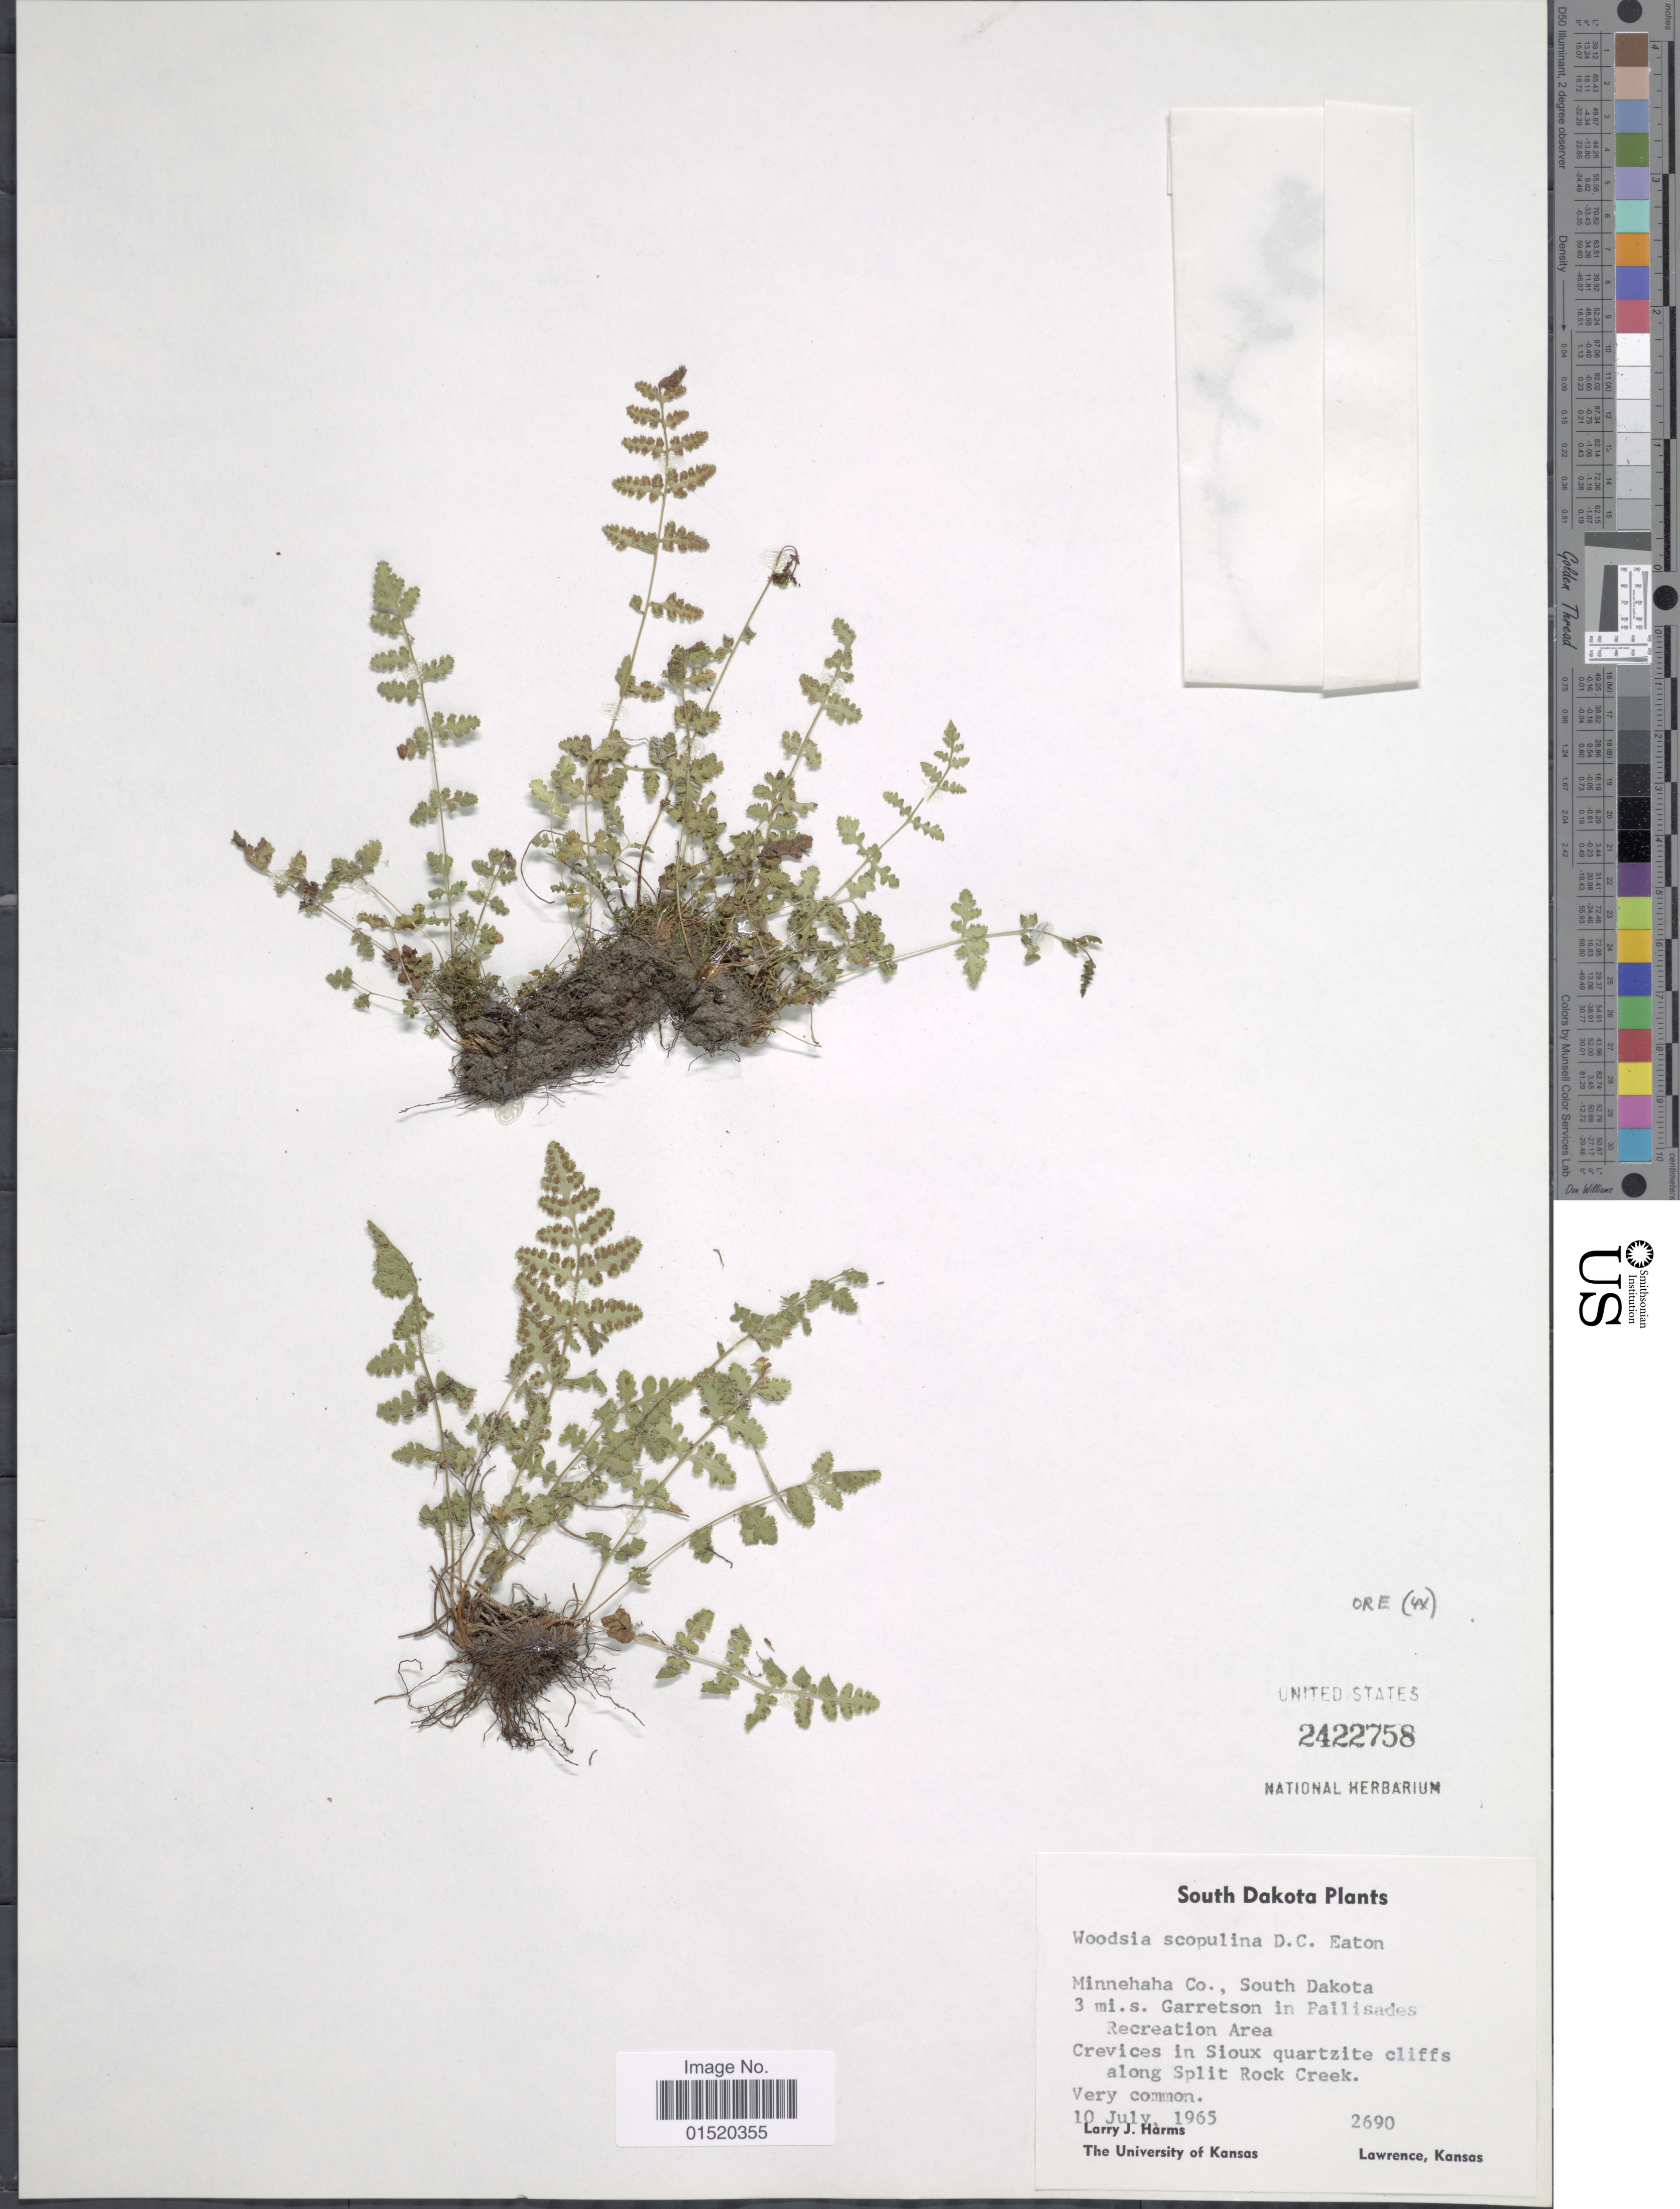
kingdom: Plantae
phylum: Tracheophyta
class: Polypodiopsida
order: Polypodiales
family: Woodsiaceae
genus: Woodsia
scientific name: Woodsia oregana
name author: D.C. Eaton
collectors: L. Harms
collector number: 2690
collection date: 1965-07-10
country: United States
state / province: South Dakota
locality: Minnehaha Co., South Dakota 3 mi. w. Garretson in Pallisades Recreation Area, Crevices in Sioux quartzite cliffs along Split Rock Creek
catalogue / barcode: US 2422758